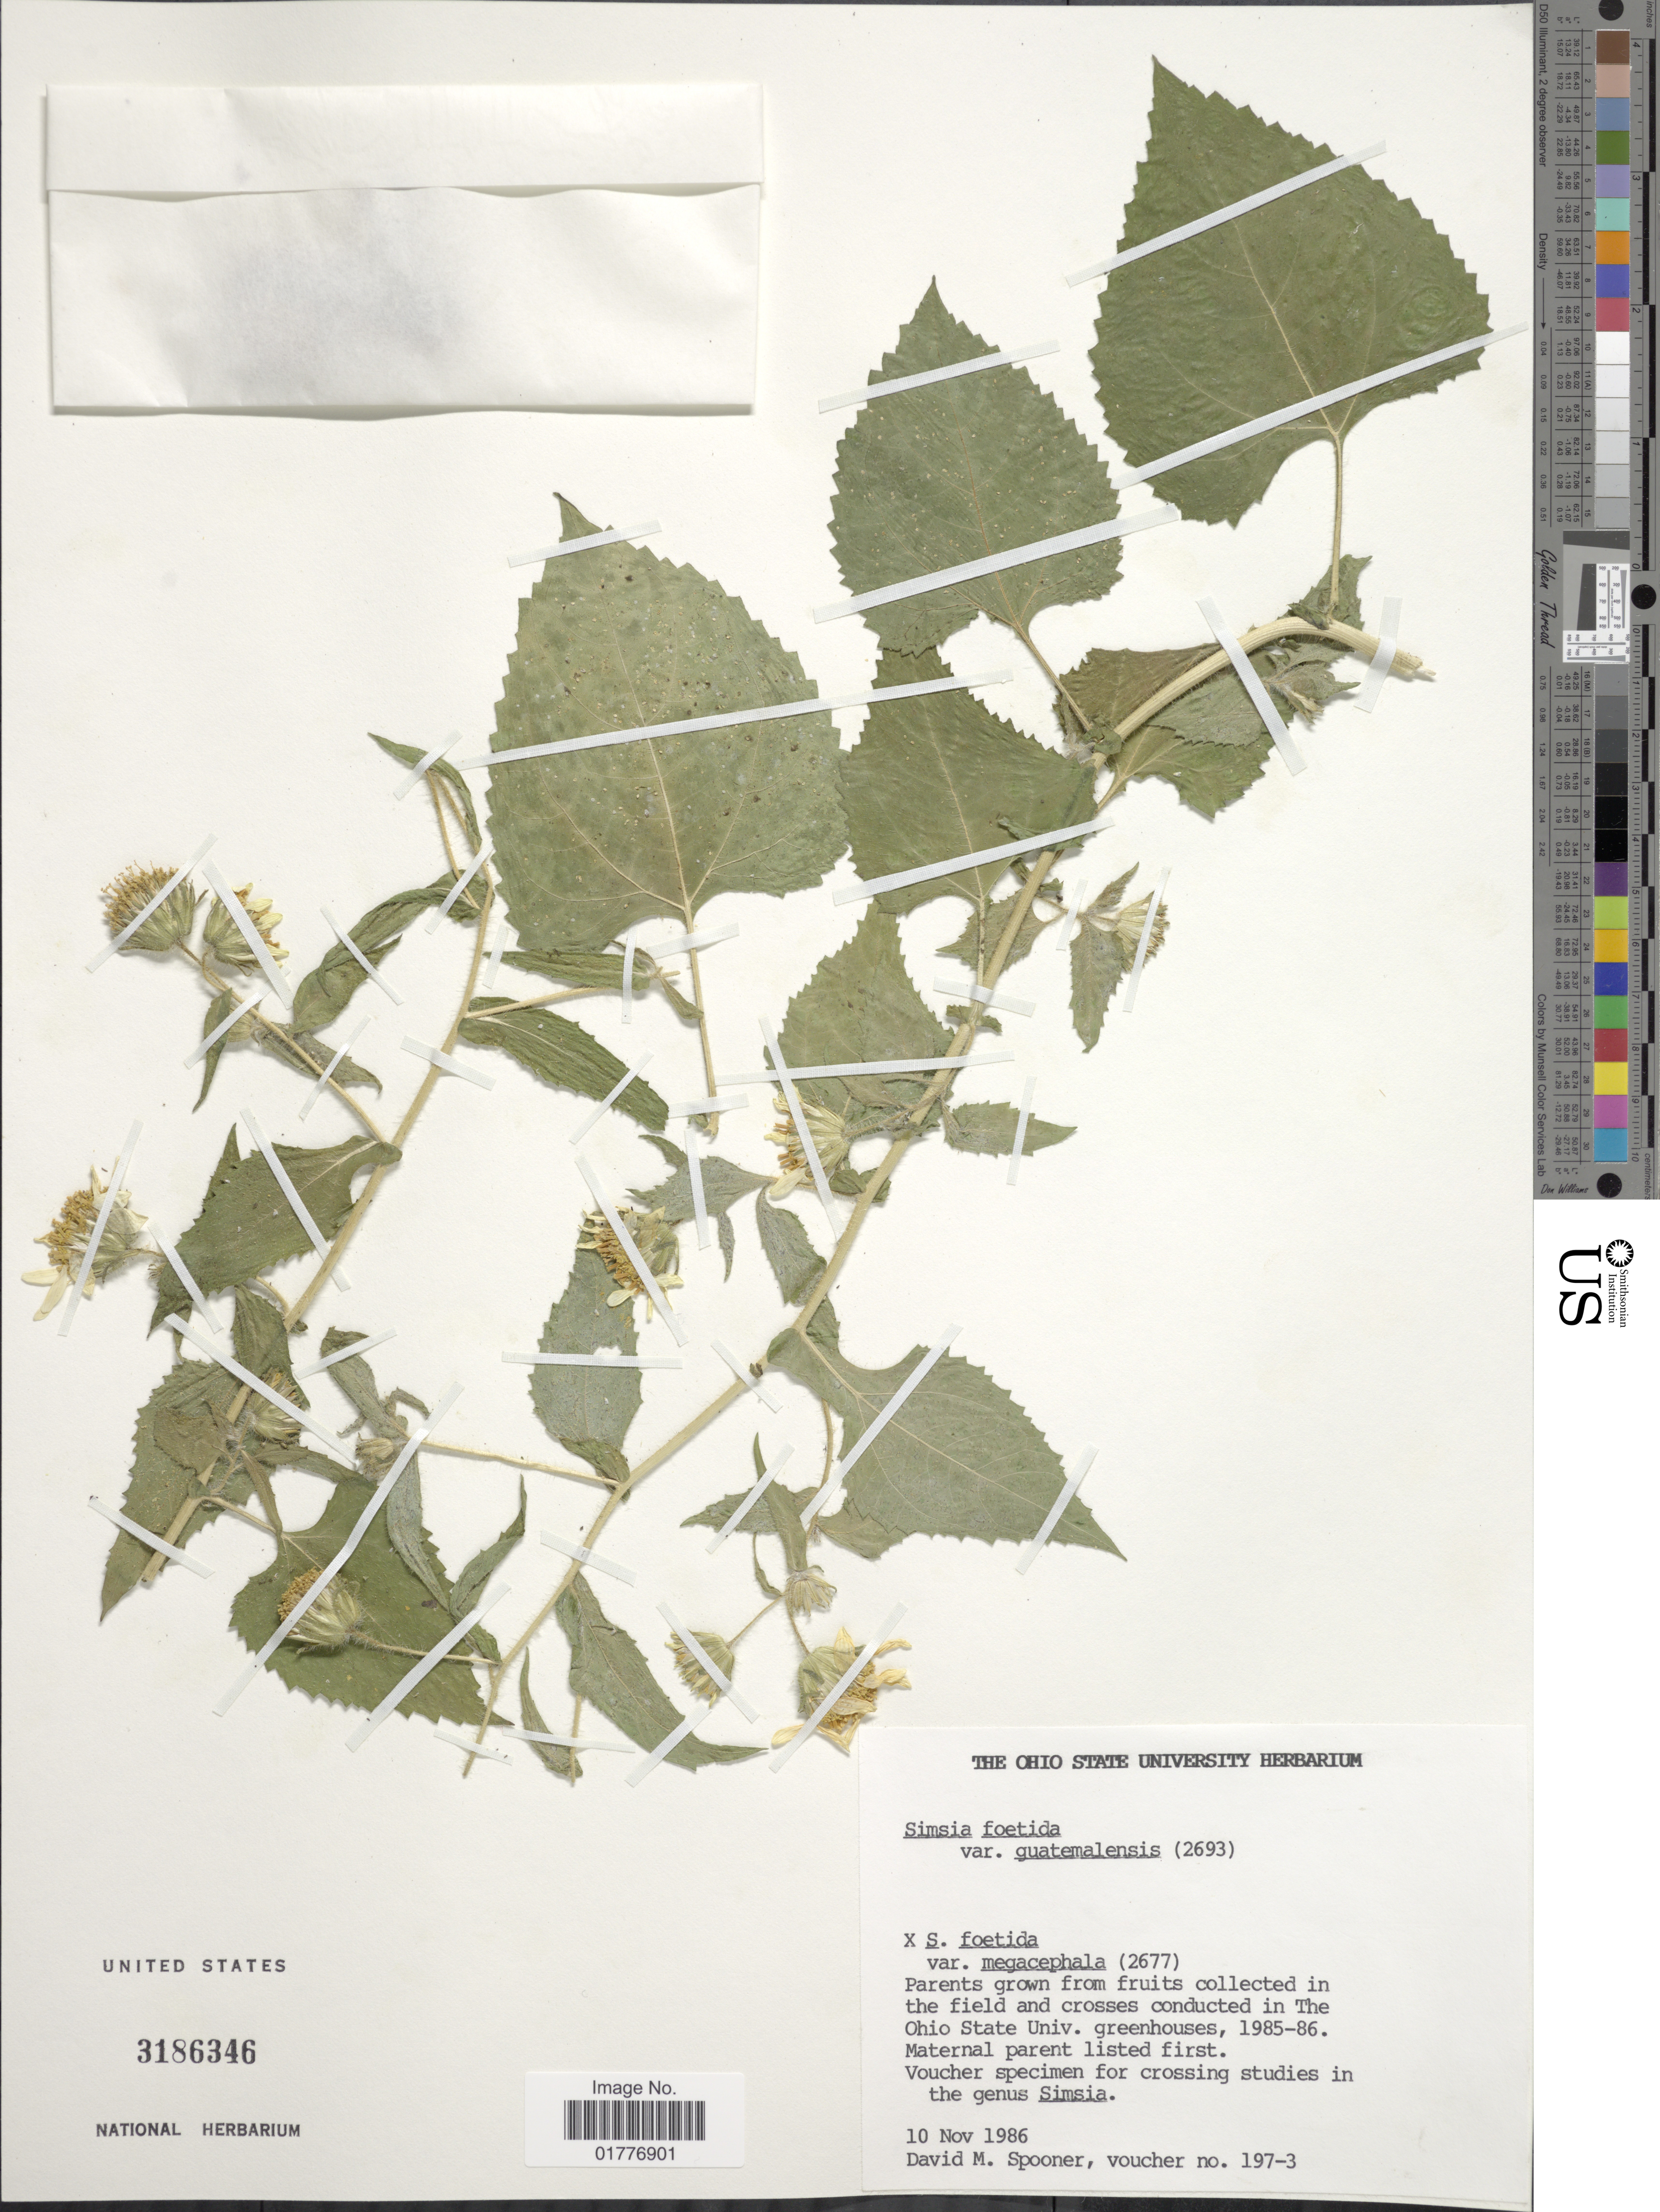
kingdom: Plantae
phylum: Tracheophyta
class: Magnoliopsida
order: Asterales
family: Asteraceae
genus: Simsia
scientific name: Simsia foetida var. foetida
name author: (Cav.) S.F. Blake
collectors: D. Spooner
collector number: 197-3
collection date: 1986-11-10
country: United States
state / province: Ohio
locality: In the field and crosses conducted in The Ohio State Univ. greenhouses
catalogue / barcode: US 3186346